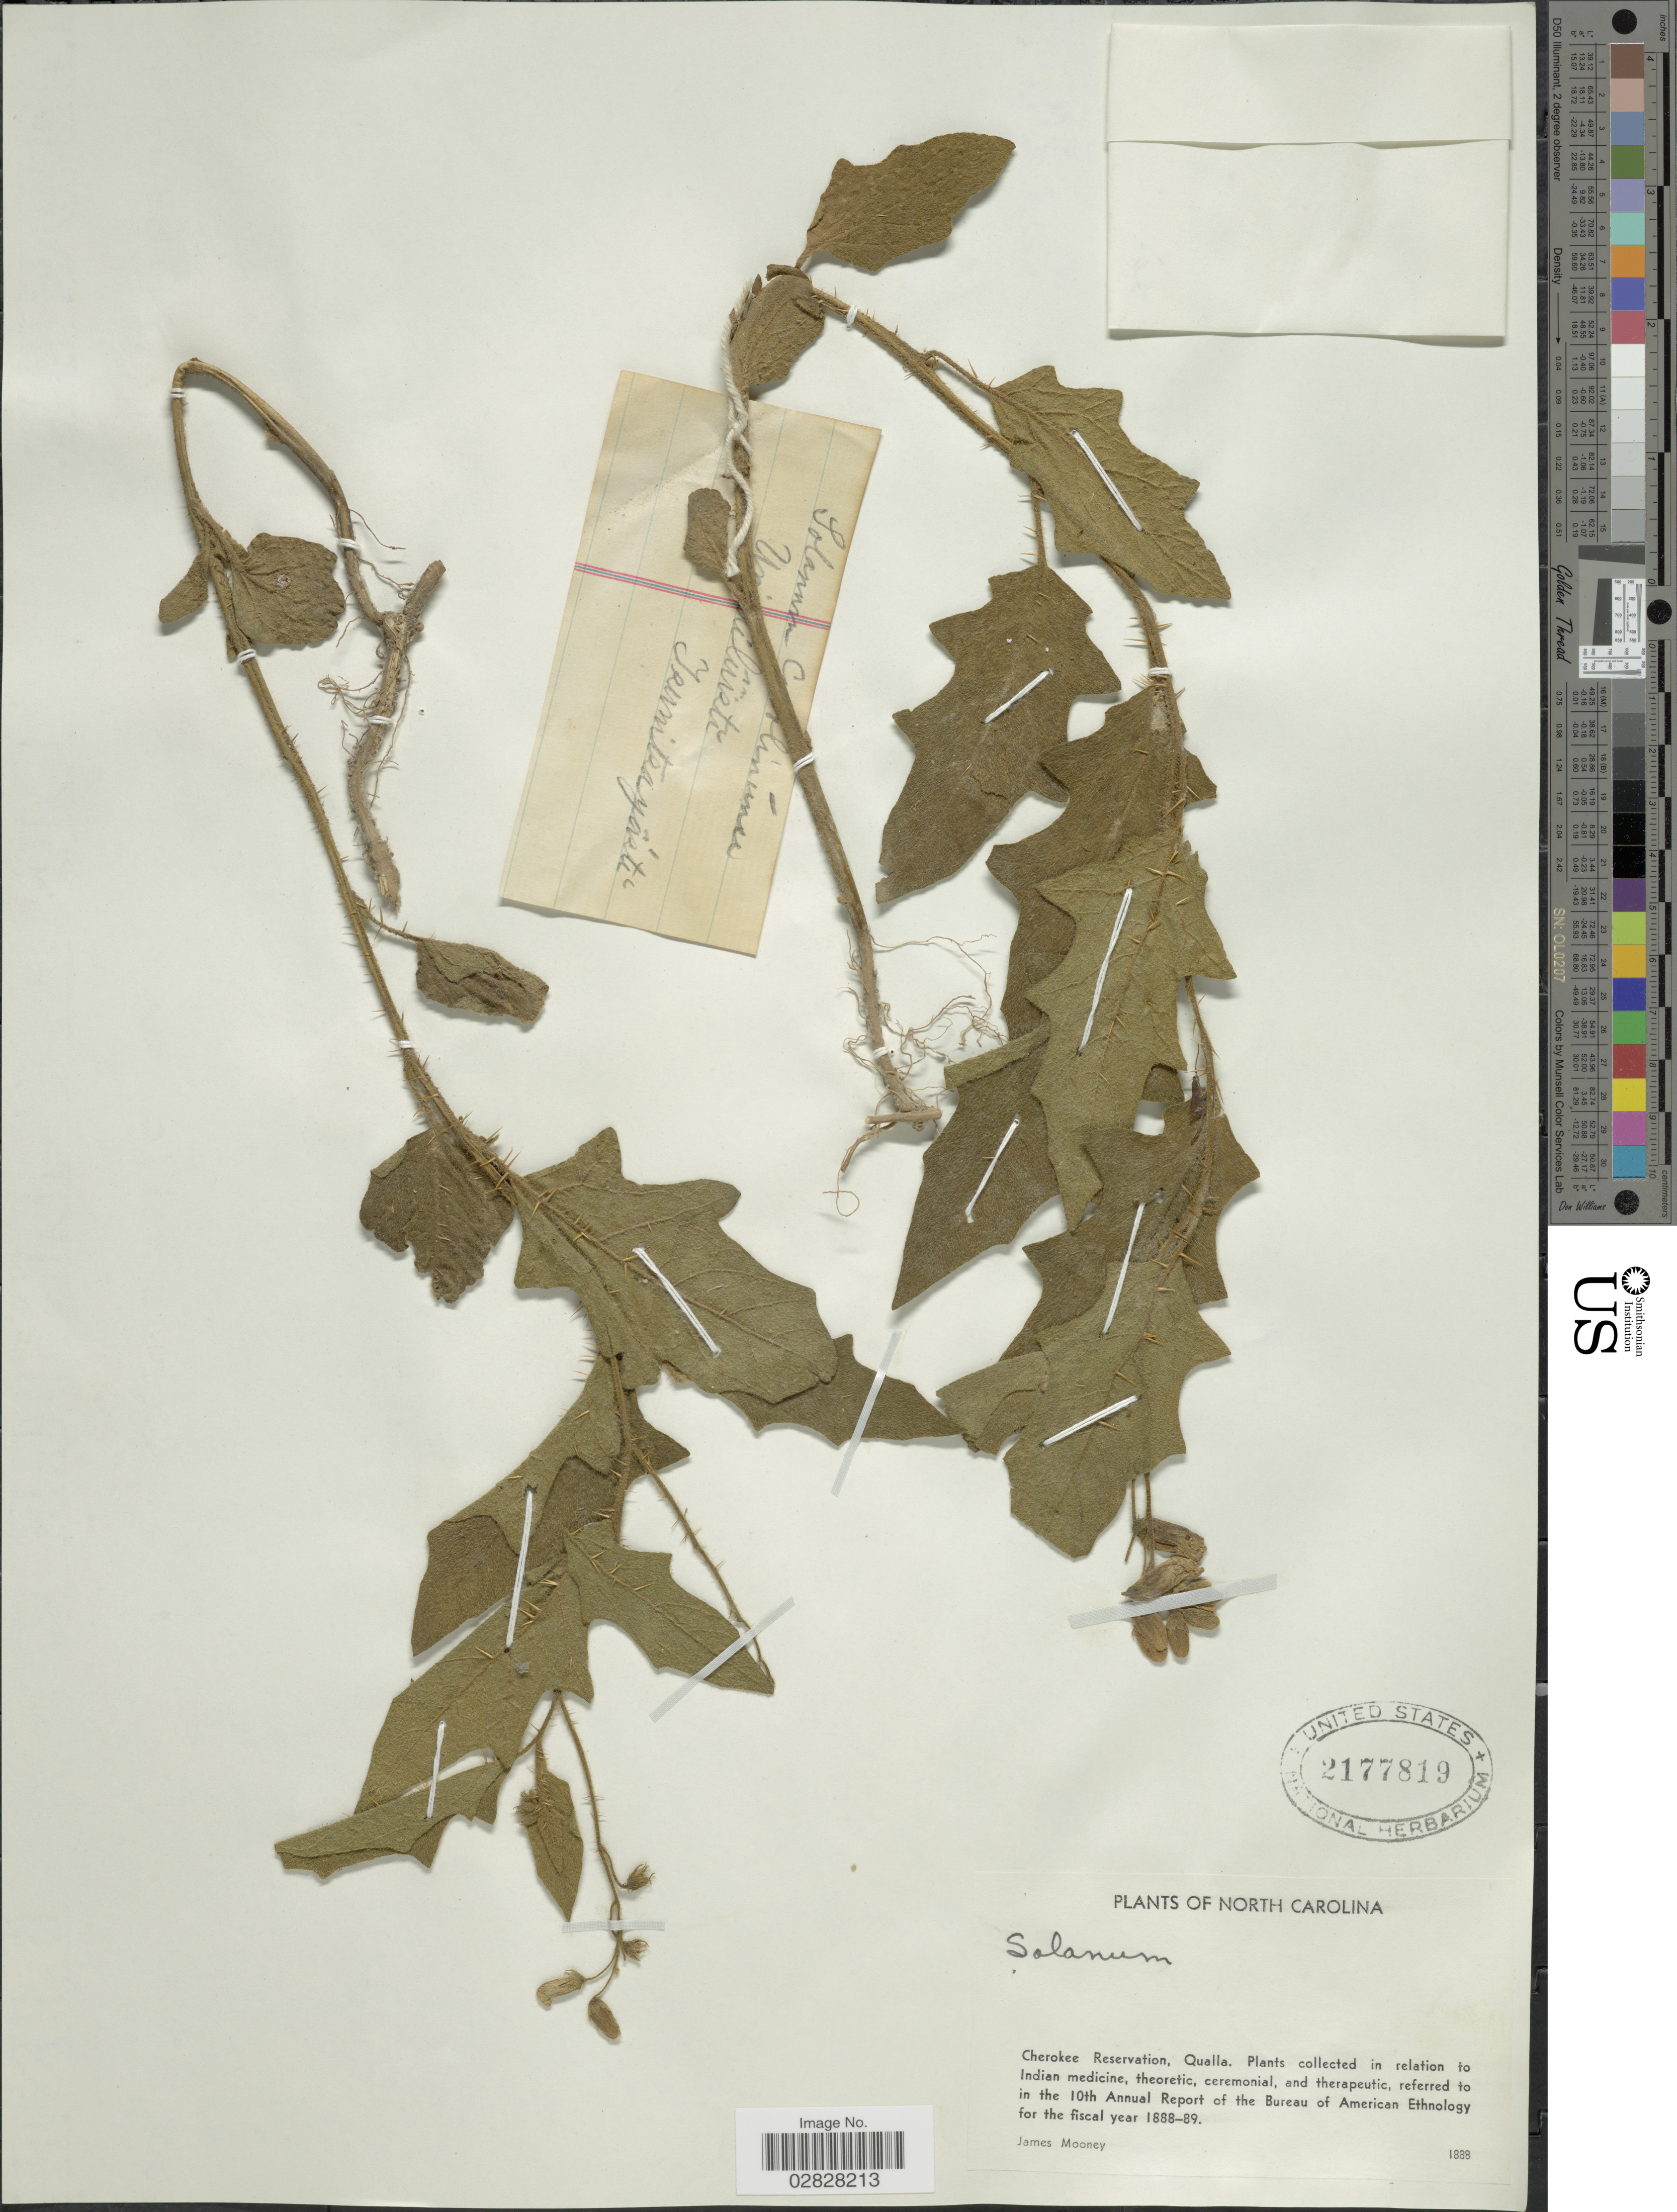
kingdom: Plantae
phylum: Tracheophyta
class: Magnoliopsida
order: Solanales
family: Solanaceae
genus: Solanum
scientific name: Solanum carolinense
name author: L.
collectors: J. Mooney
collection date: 1888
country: United States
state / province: North Carolina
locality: Cherokee Reservation, Qualla.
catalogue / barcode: US 2177819